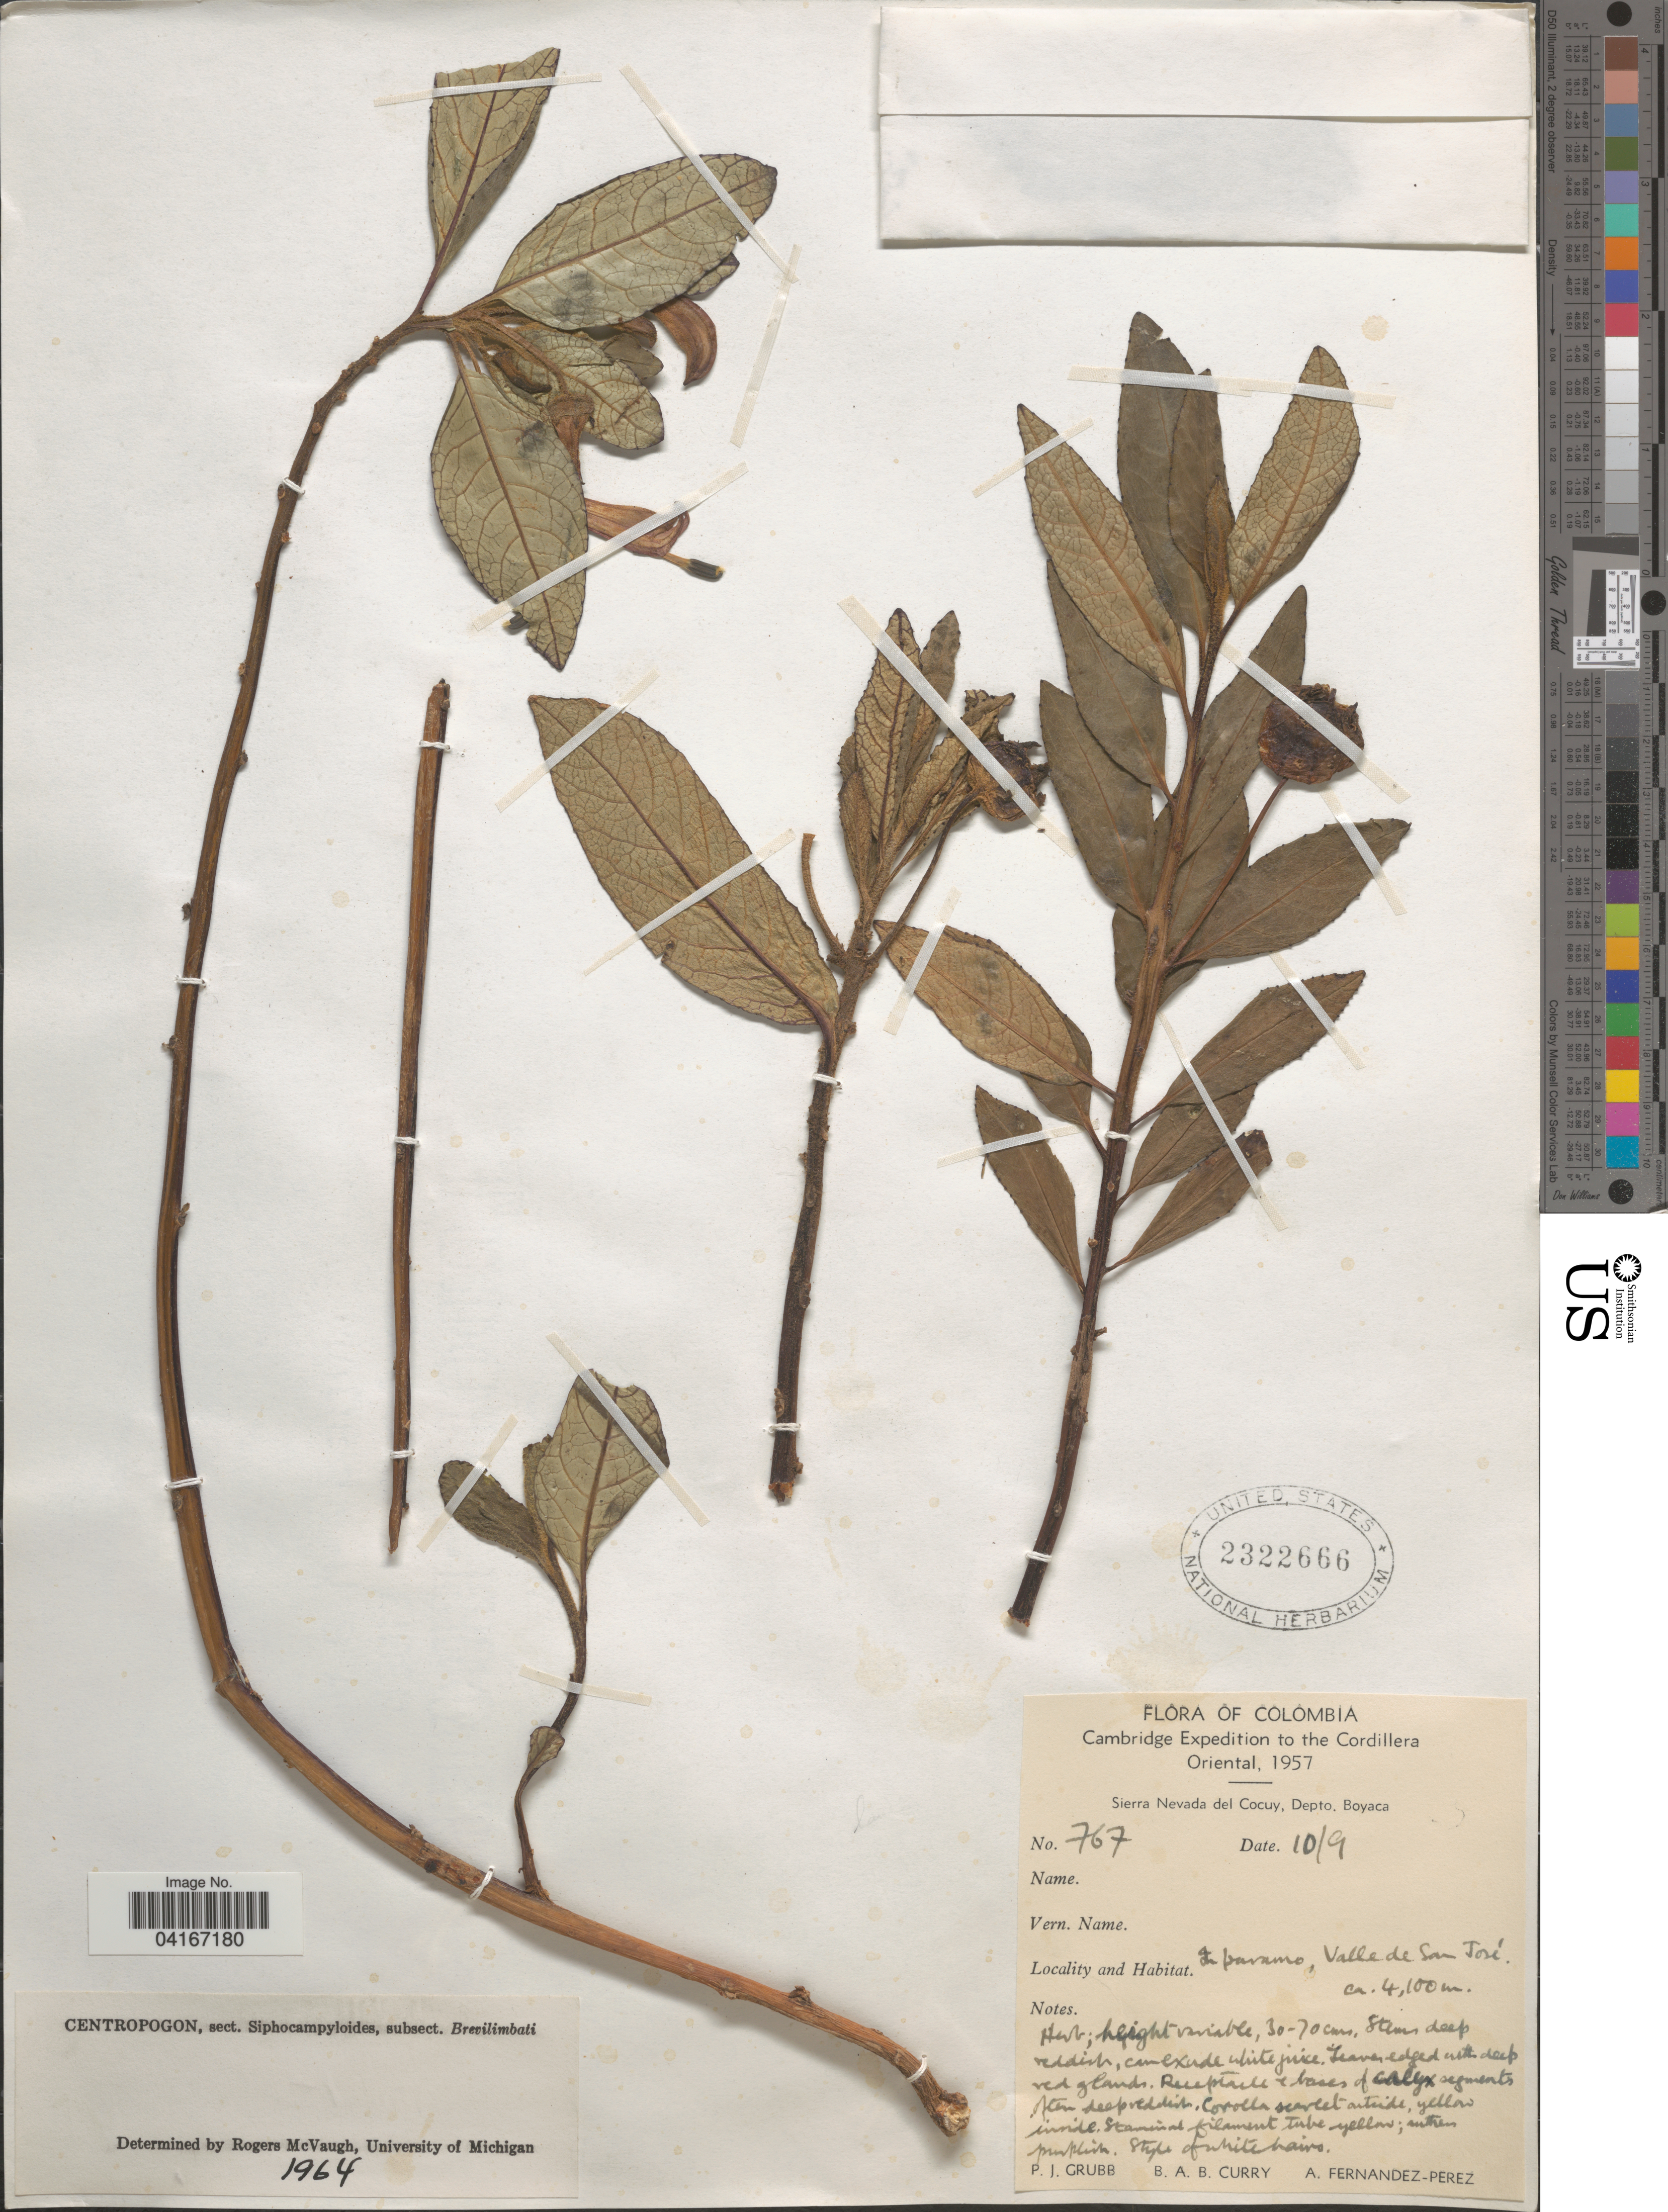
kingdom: Plantae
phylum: Tracheophyta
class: Magnoliopsida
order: Asterales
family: Campanulaceae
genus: Centropogon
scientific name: Centropogon sp.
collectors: P. J. Grubb, B. Curry & A. Fernández-Pérez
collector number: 767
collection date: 1957-09-10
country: Colombia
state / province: Boyacá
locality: Cambridge Expedition to the Cordillera Oriental, 1957. Sierra Nevada del Cocuy, Depto. Boyaca. In paramo, Valle de San José.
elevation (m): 4100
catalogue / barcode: US 2322666